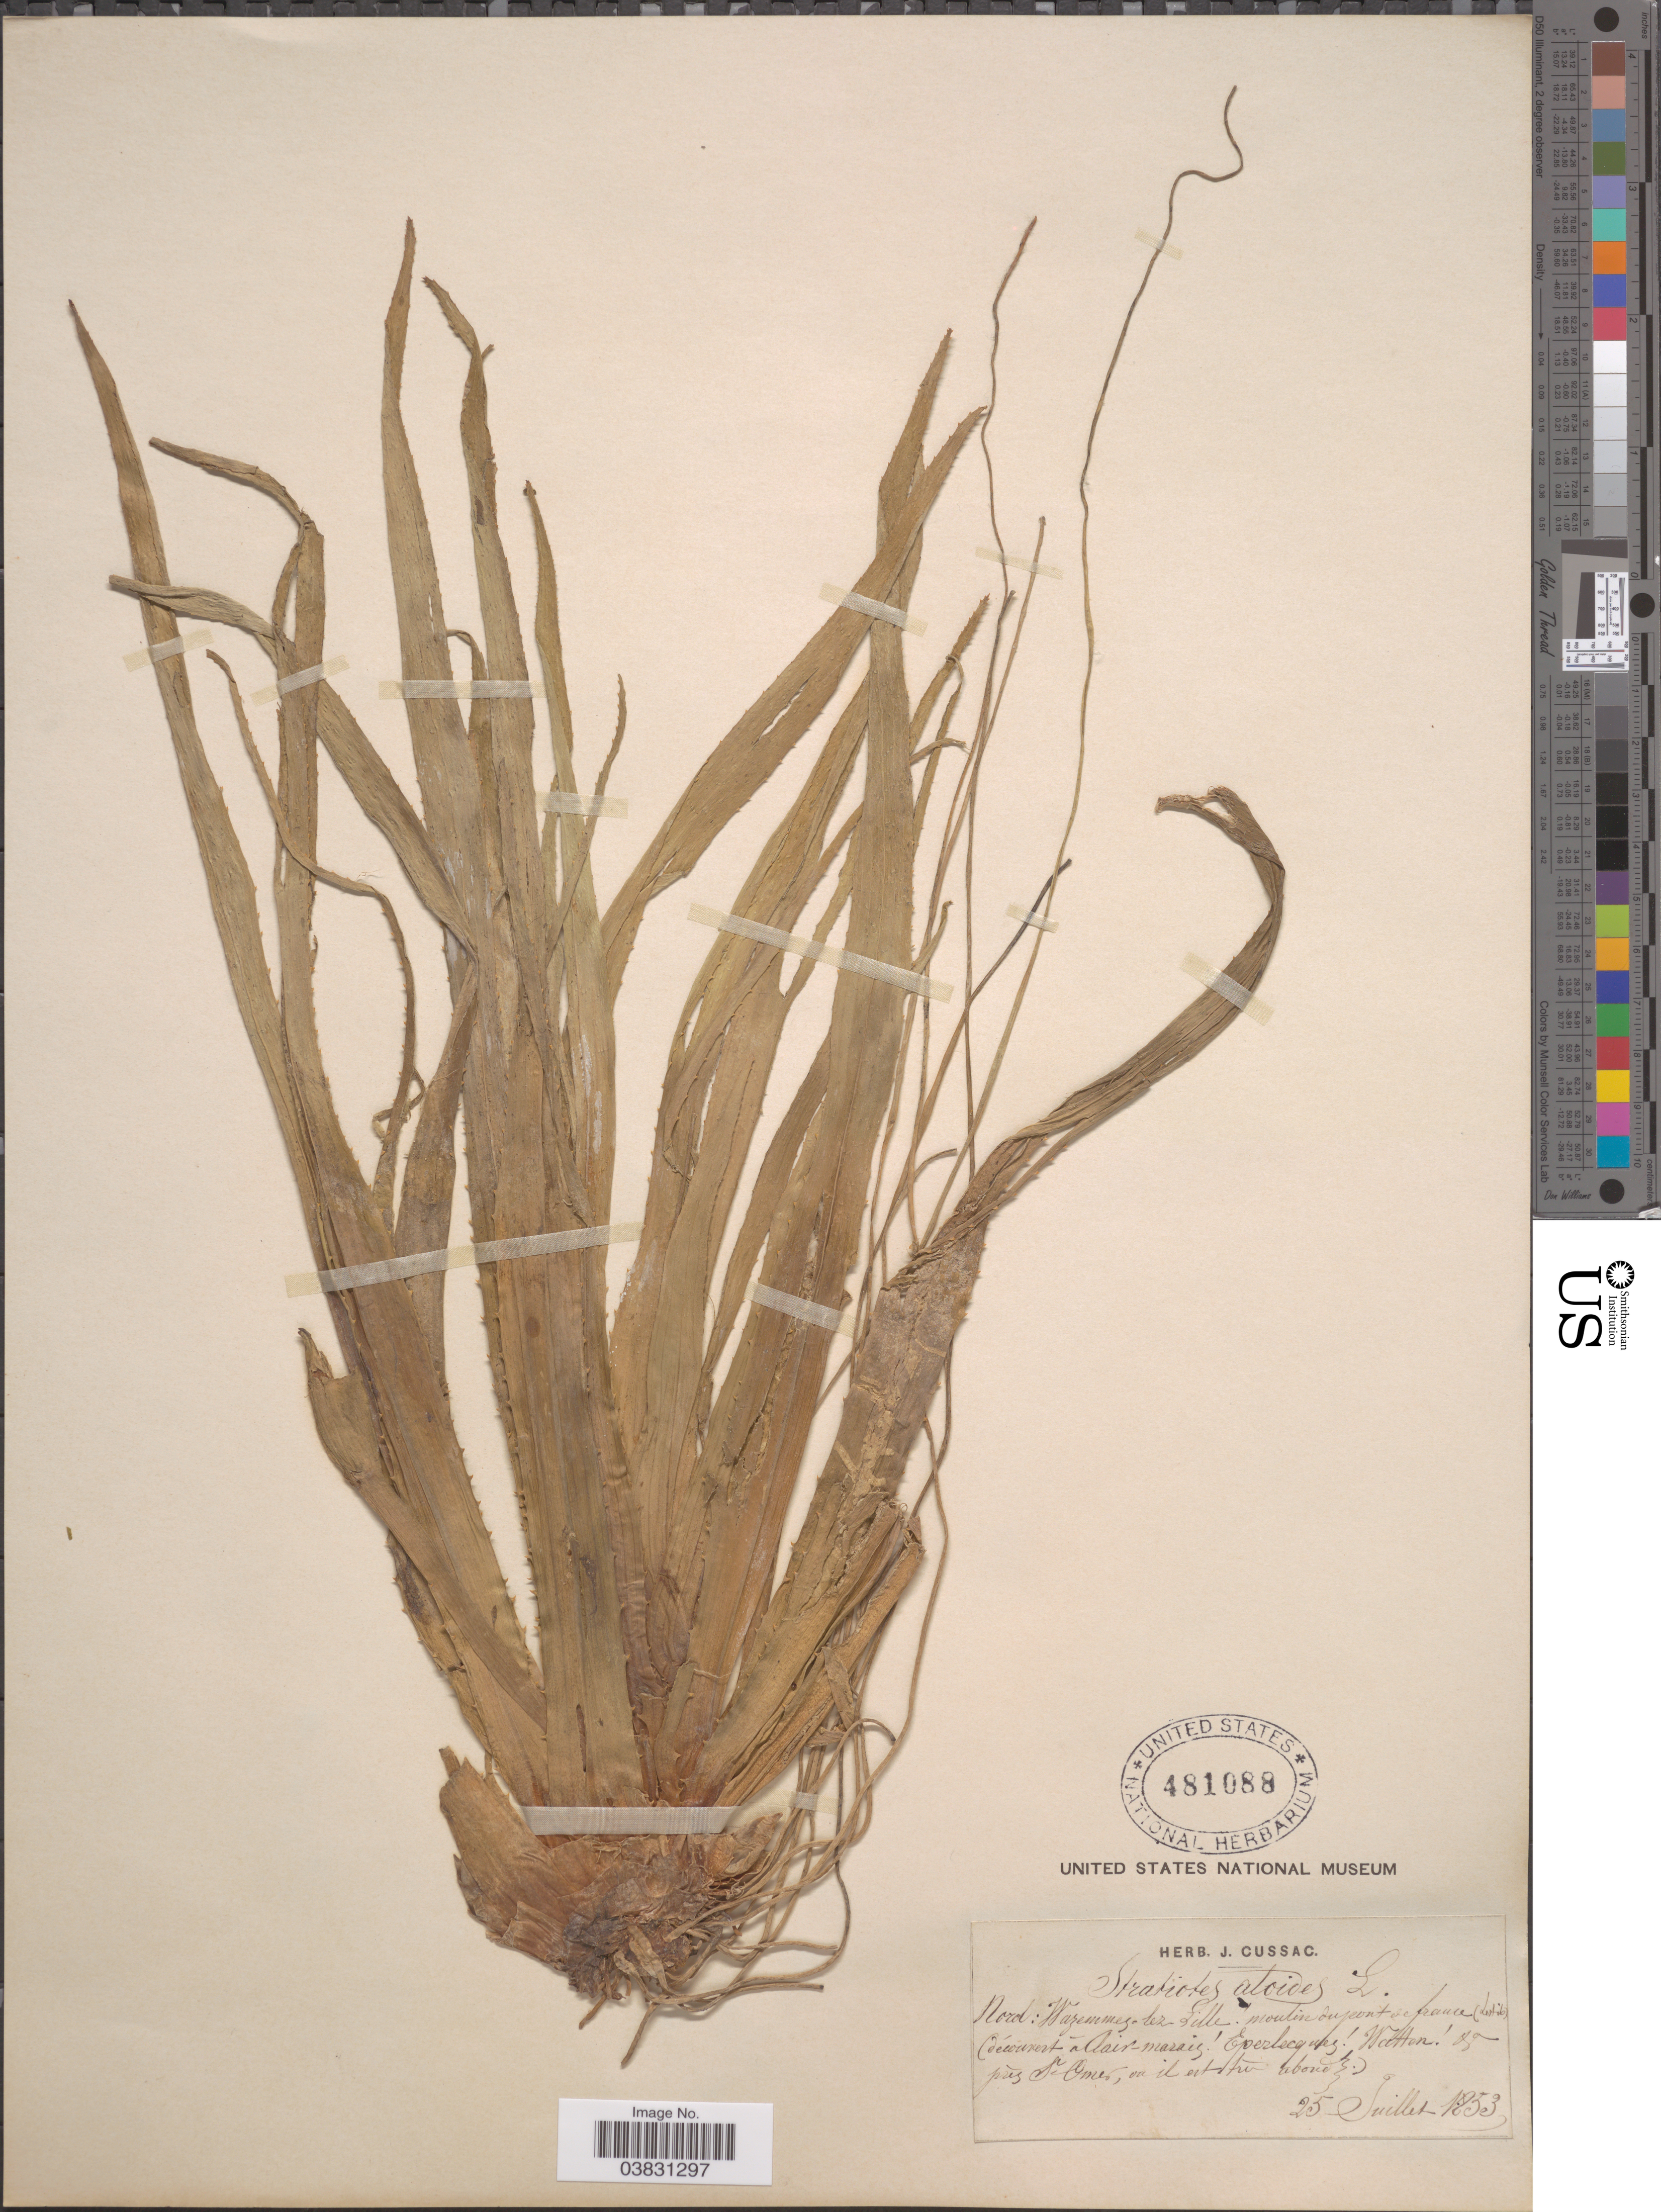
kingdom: Plantae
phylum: Tracheophyta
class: Liliopsida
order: Alismatales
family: Hydrocharitaceae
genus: Stratiotes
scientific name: Stratiotes aloides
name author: L.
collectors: ex herb. J. Cussac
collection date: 1853-07-25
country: France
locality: Wazemmes-lez-Gille[interpreted]. moutin[interpreted] dupont[interpreted] de france (lit16[interpreted]) (déwuret[interpreted] á Clair-marais [illegible text] Eperlecques[interpreted][illegible text] Waltton[illegible text] &[interpreted] près S-Ome[interpreted], on il[interpreted] et trú[interpreted] aboud[interpreted]).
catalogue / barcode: US 481088